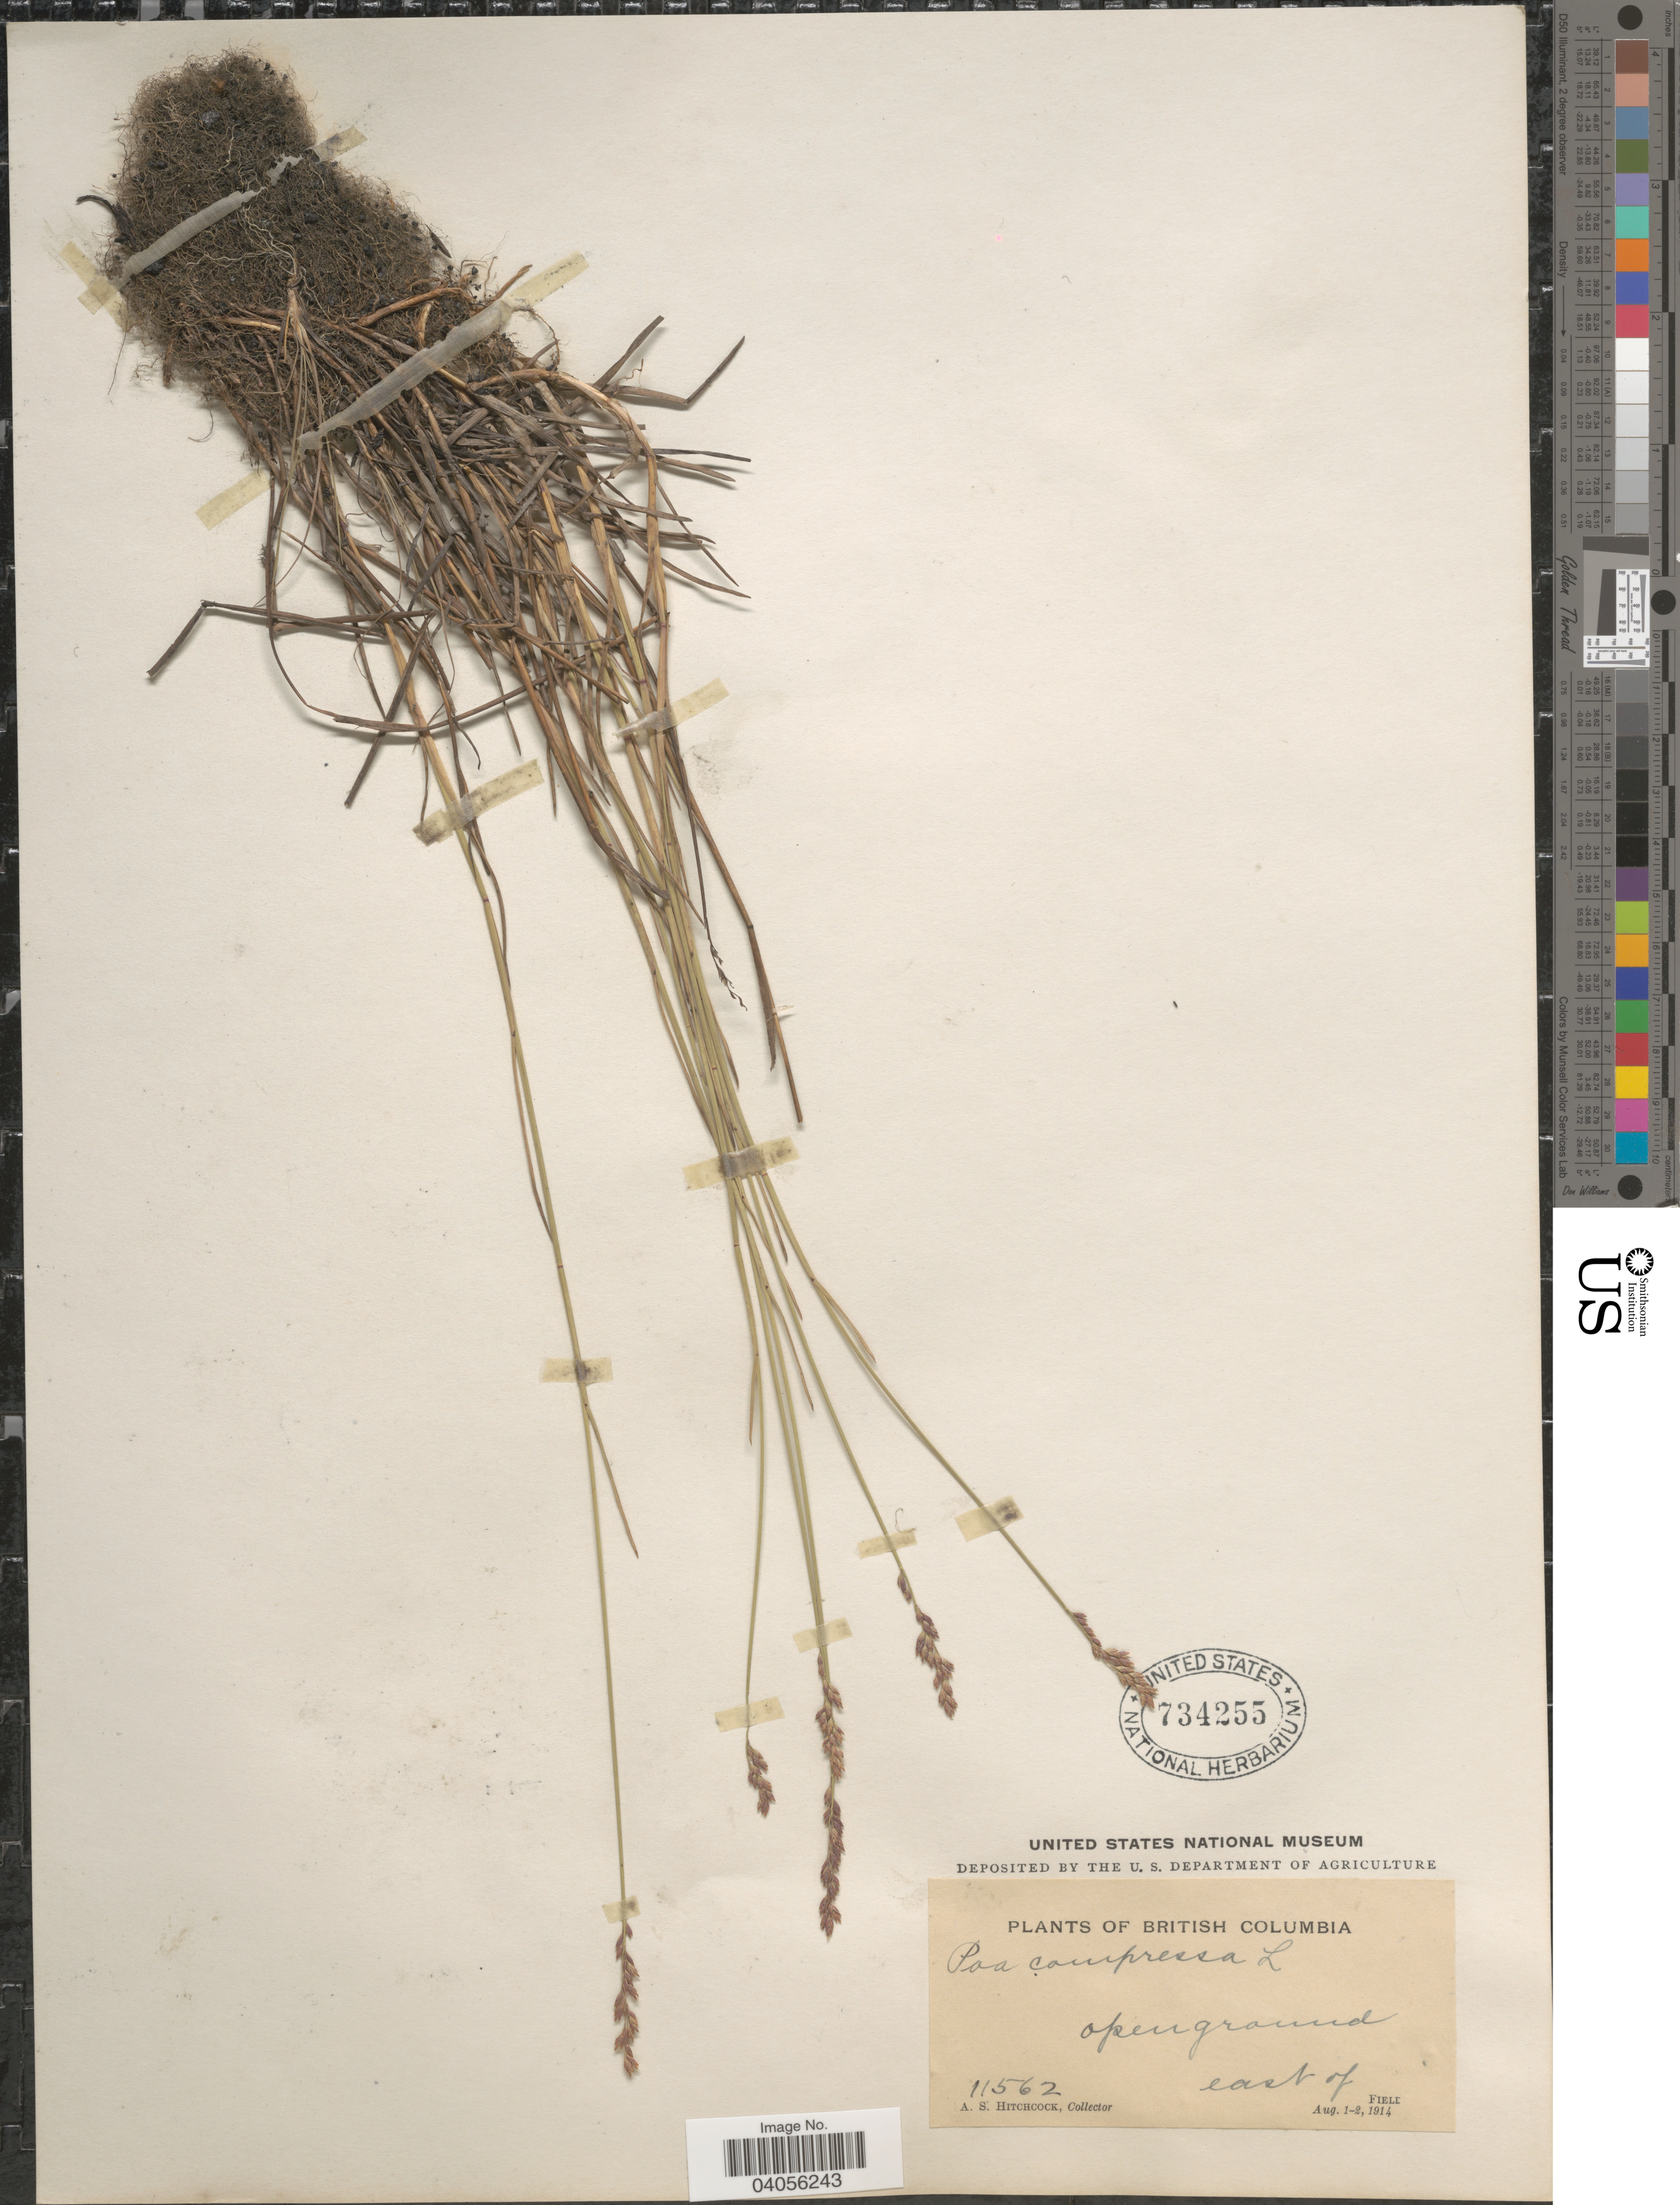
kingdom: Plantae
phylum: Tracheophyta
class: Liliopsida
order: Poales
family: Poaceae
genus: Poa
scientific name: Poa compressa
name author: L.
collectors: A. S. Hitchcock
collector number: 11562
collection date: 1914-08-01/1914-08-02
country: Canada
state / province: British Columbia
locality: East of Field.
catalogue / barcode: US 734255